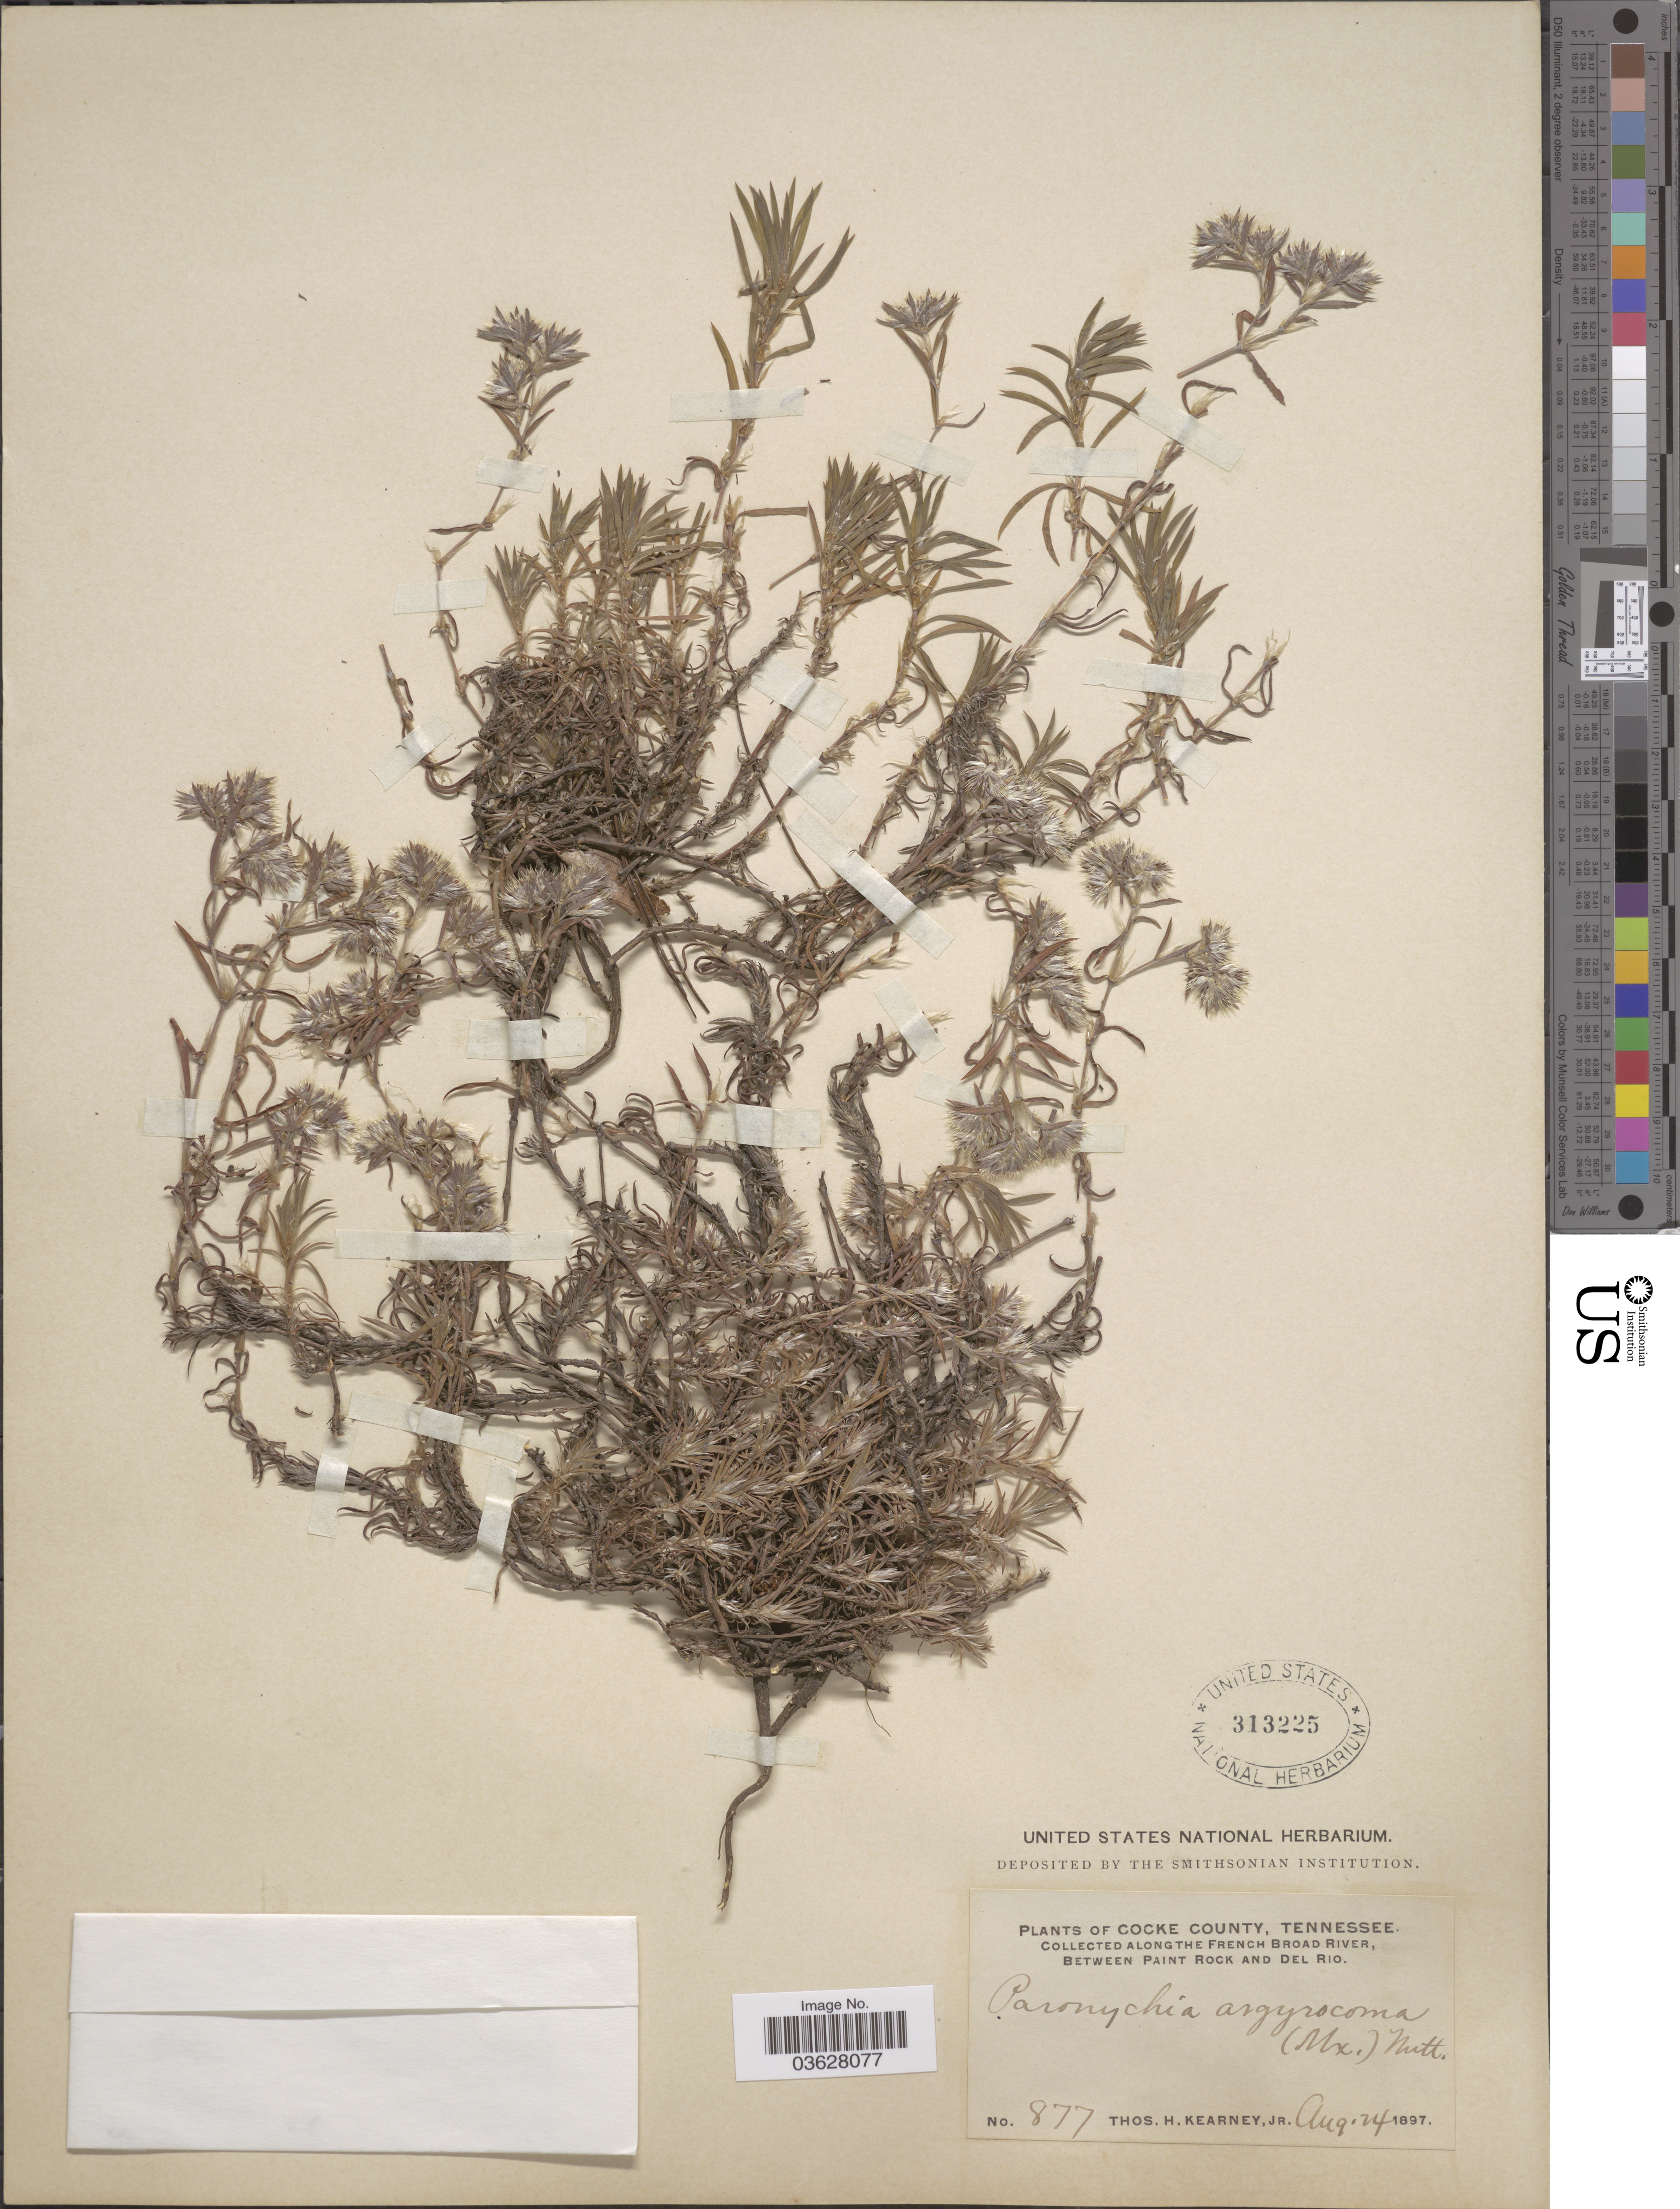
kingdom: Plantae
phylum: Tracheophyta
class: Magnoliopsida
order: Caryophyllales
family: Caryophyllaceae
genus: Paronychia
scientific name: Paronychia argyrocoma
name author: (Michx.) Nutt.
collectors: T. H. Kearney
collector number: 877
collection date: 1897-08-24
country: United States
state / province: Tennessee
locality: Cocke County. Along the French Broad River, between Paint Rock and Del Rio.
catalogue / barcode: US 313225